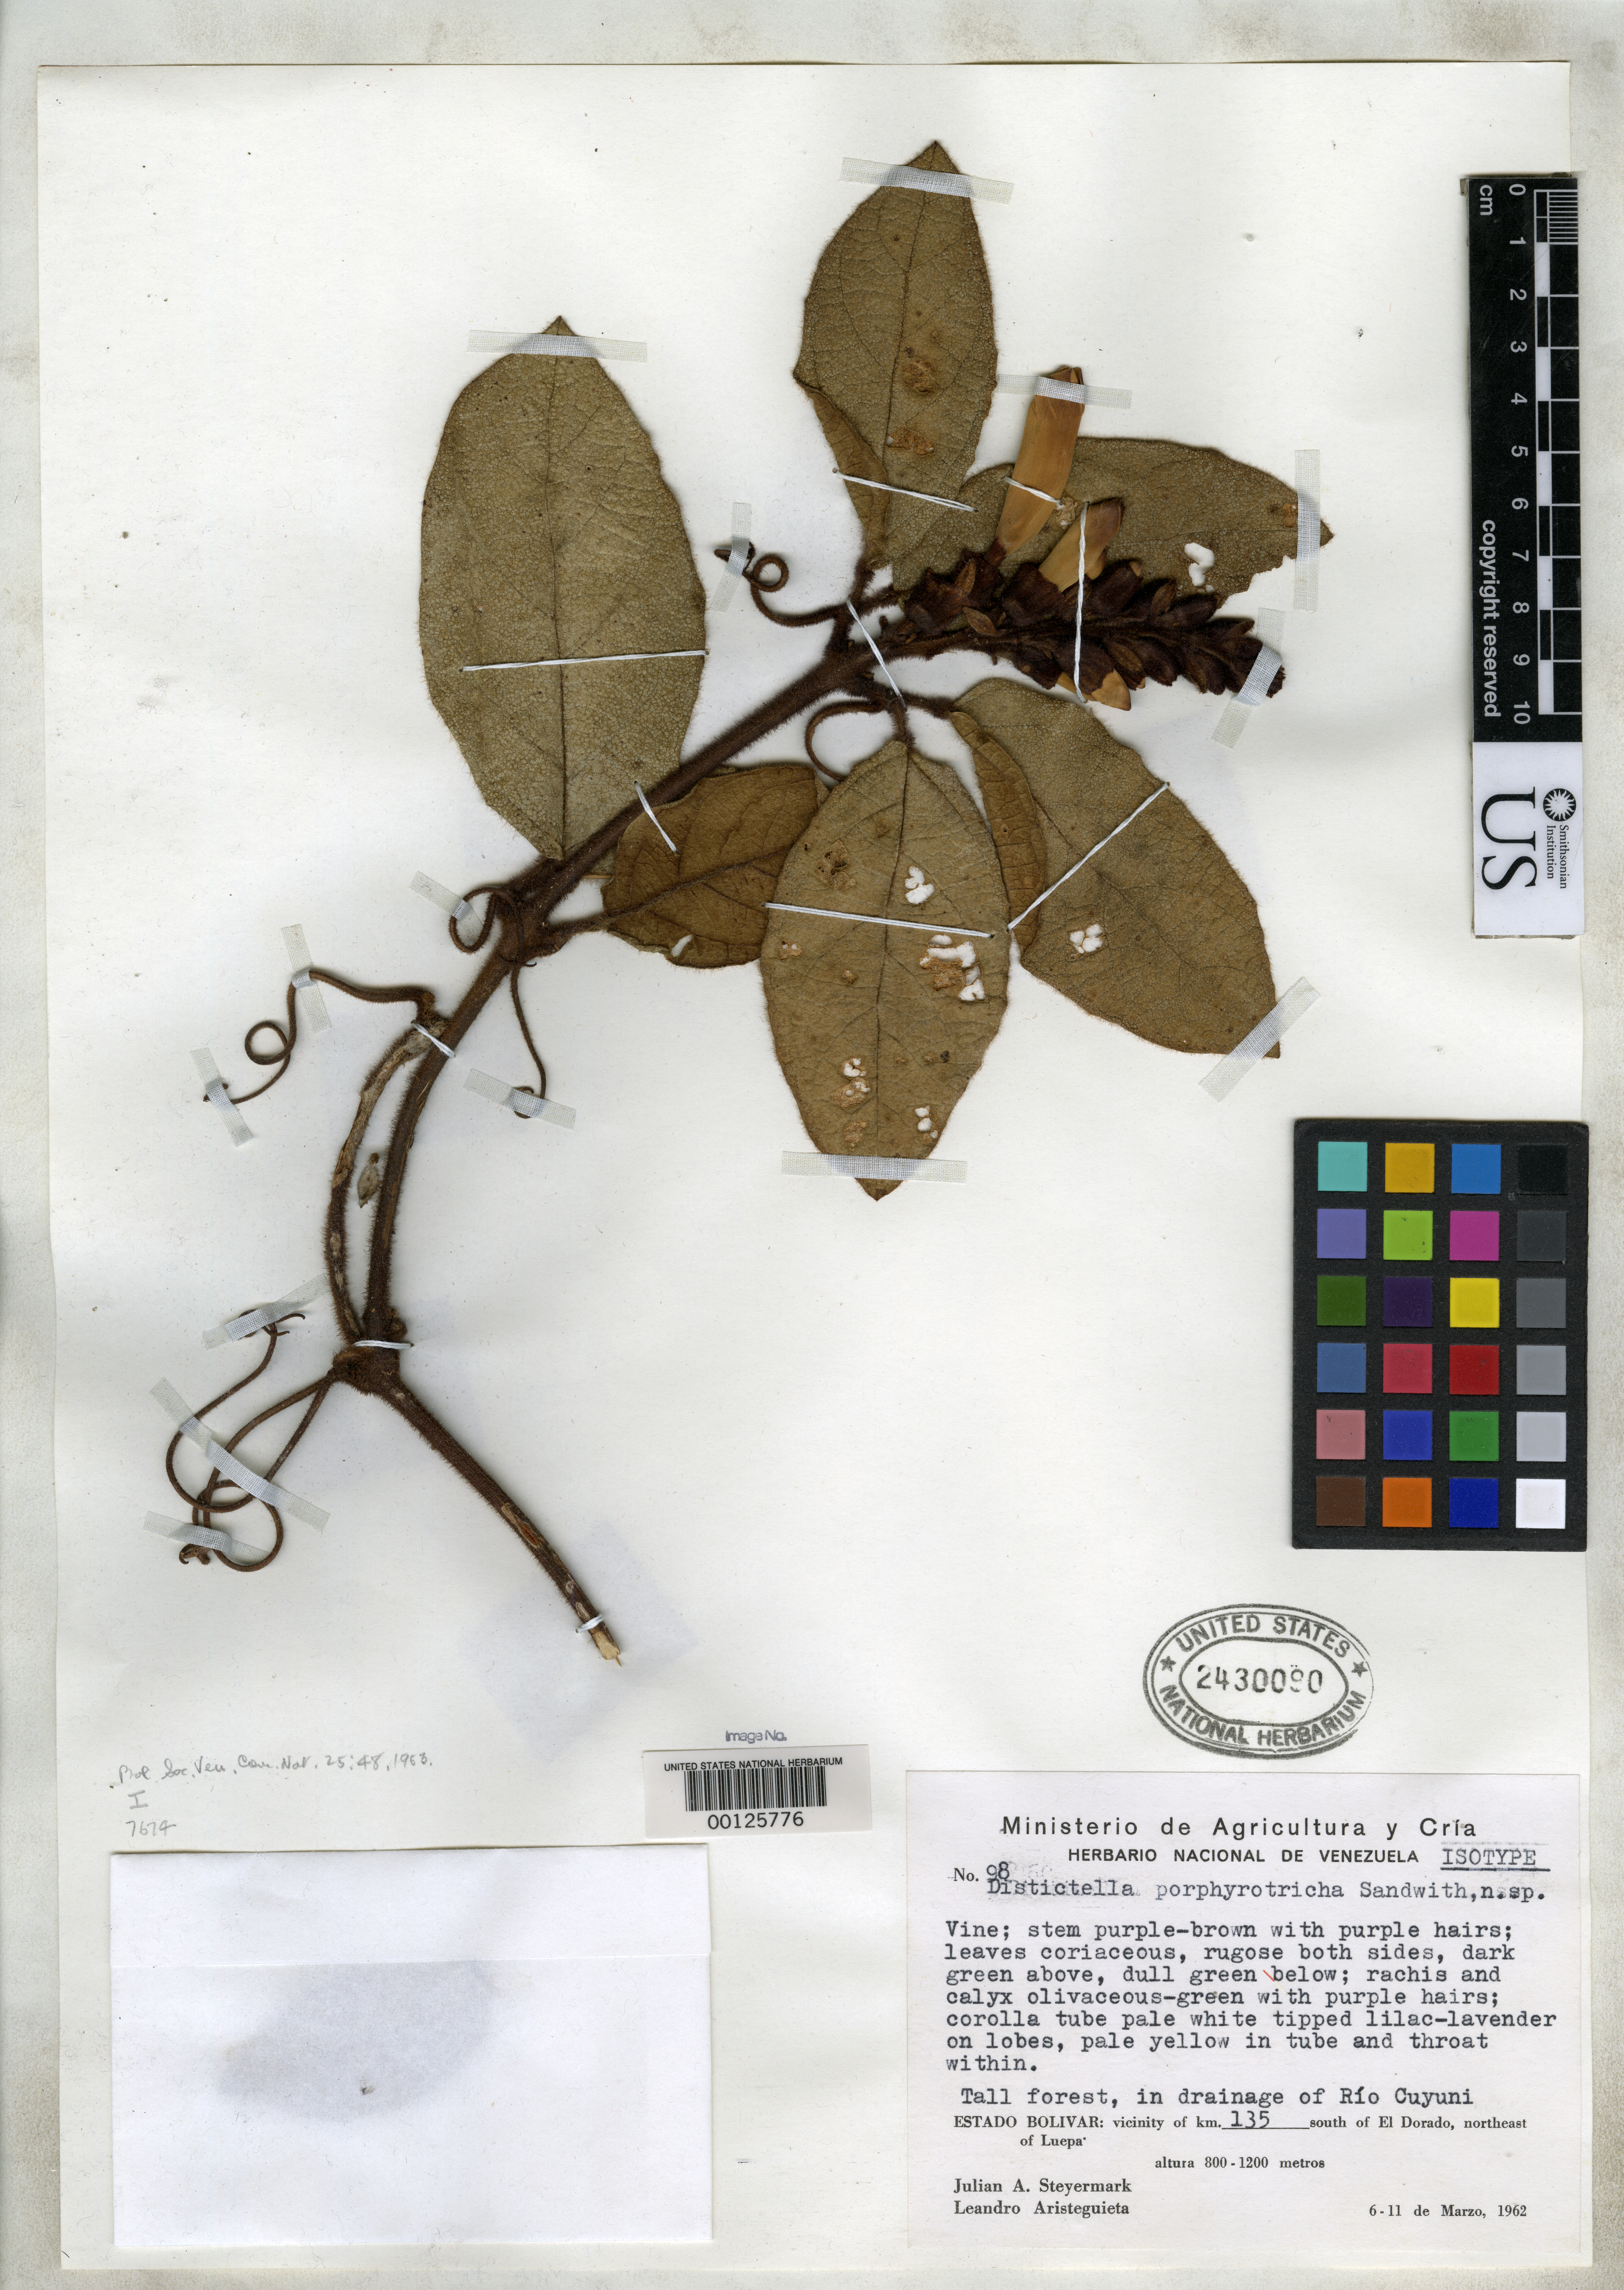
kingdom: Plantae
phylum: Tracheophyta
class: Magnoliopsida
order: Lamiales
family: Bignoniaceae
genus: Distictella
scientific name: Distictella porphyrotricha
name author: Sandwith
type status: Isotype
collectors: J. Steyermark & L. Aristeguieta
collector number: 98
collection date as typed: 06 Mar 1962 to 11 Mar 1962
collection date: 1962-03-06/1962-03-11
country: Venezuela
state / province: Bolivar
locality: Northeast of Luepa.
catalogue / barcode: US 2430090